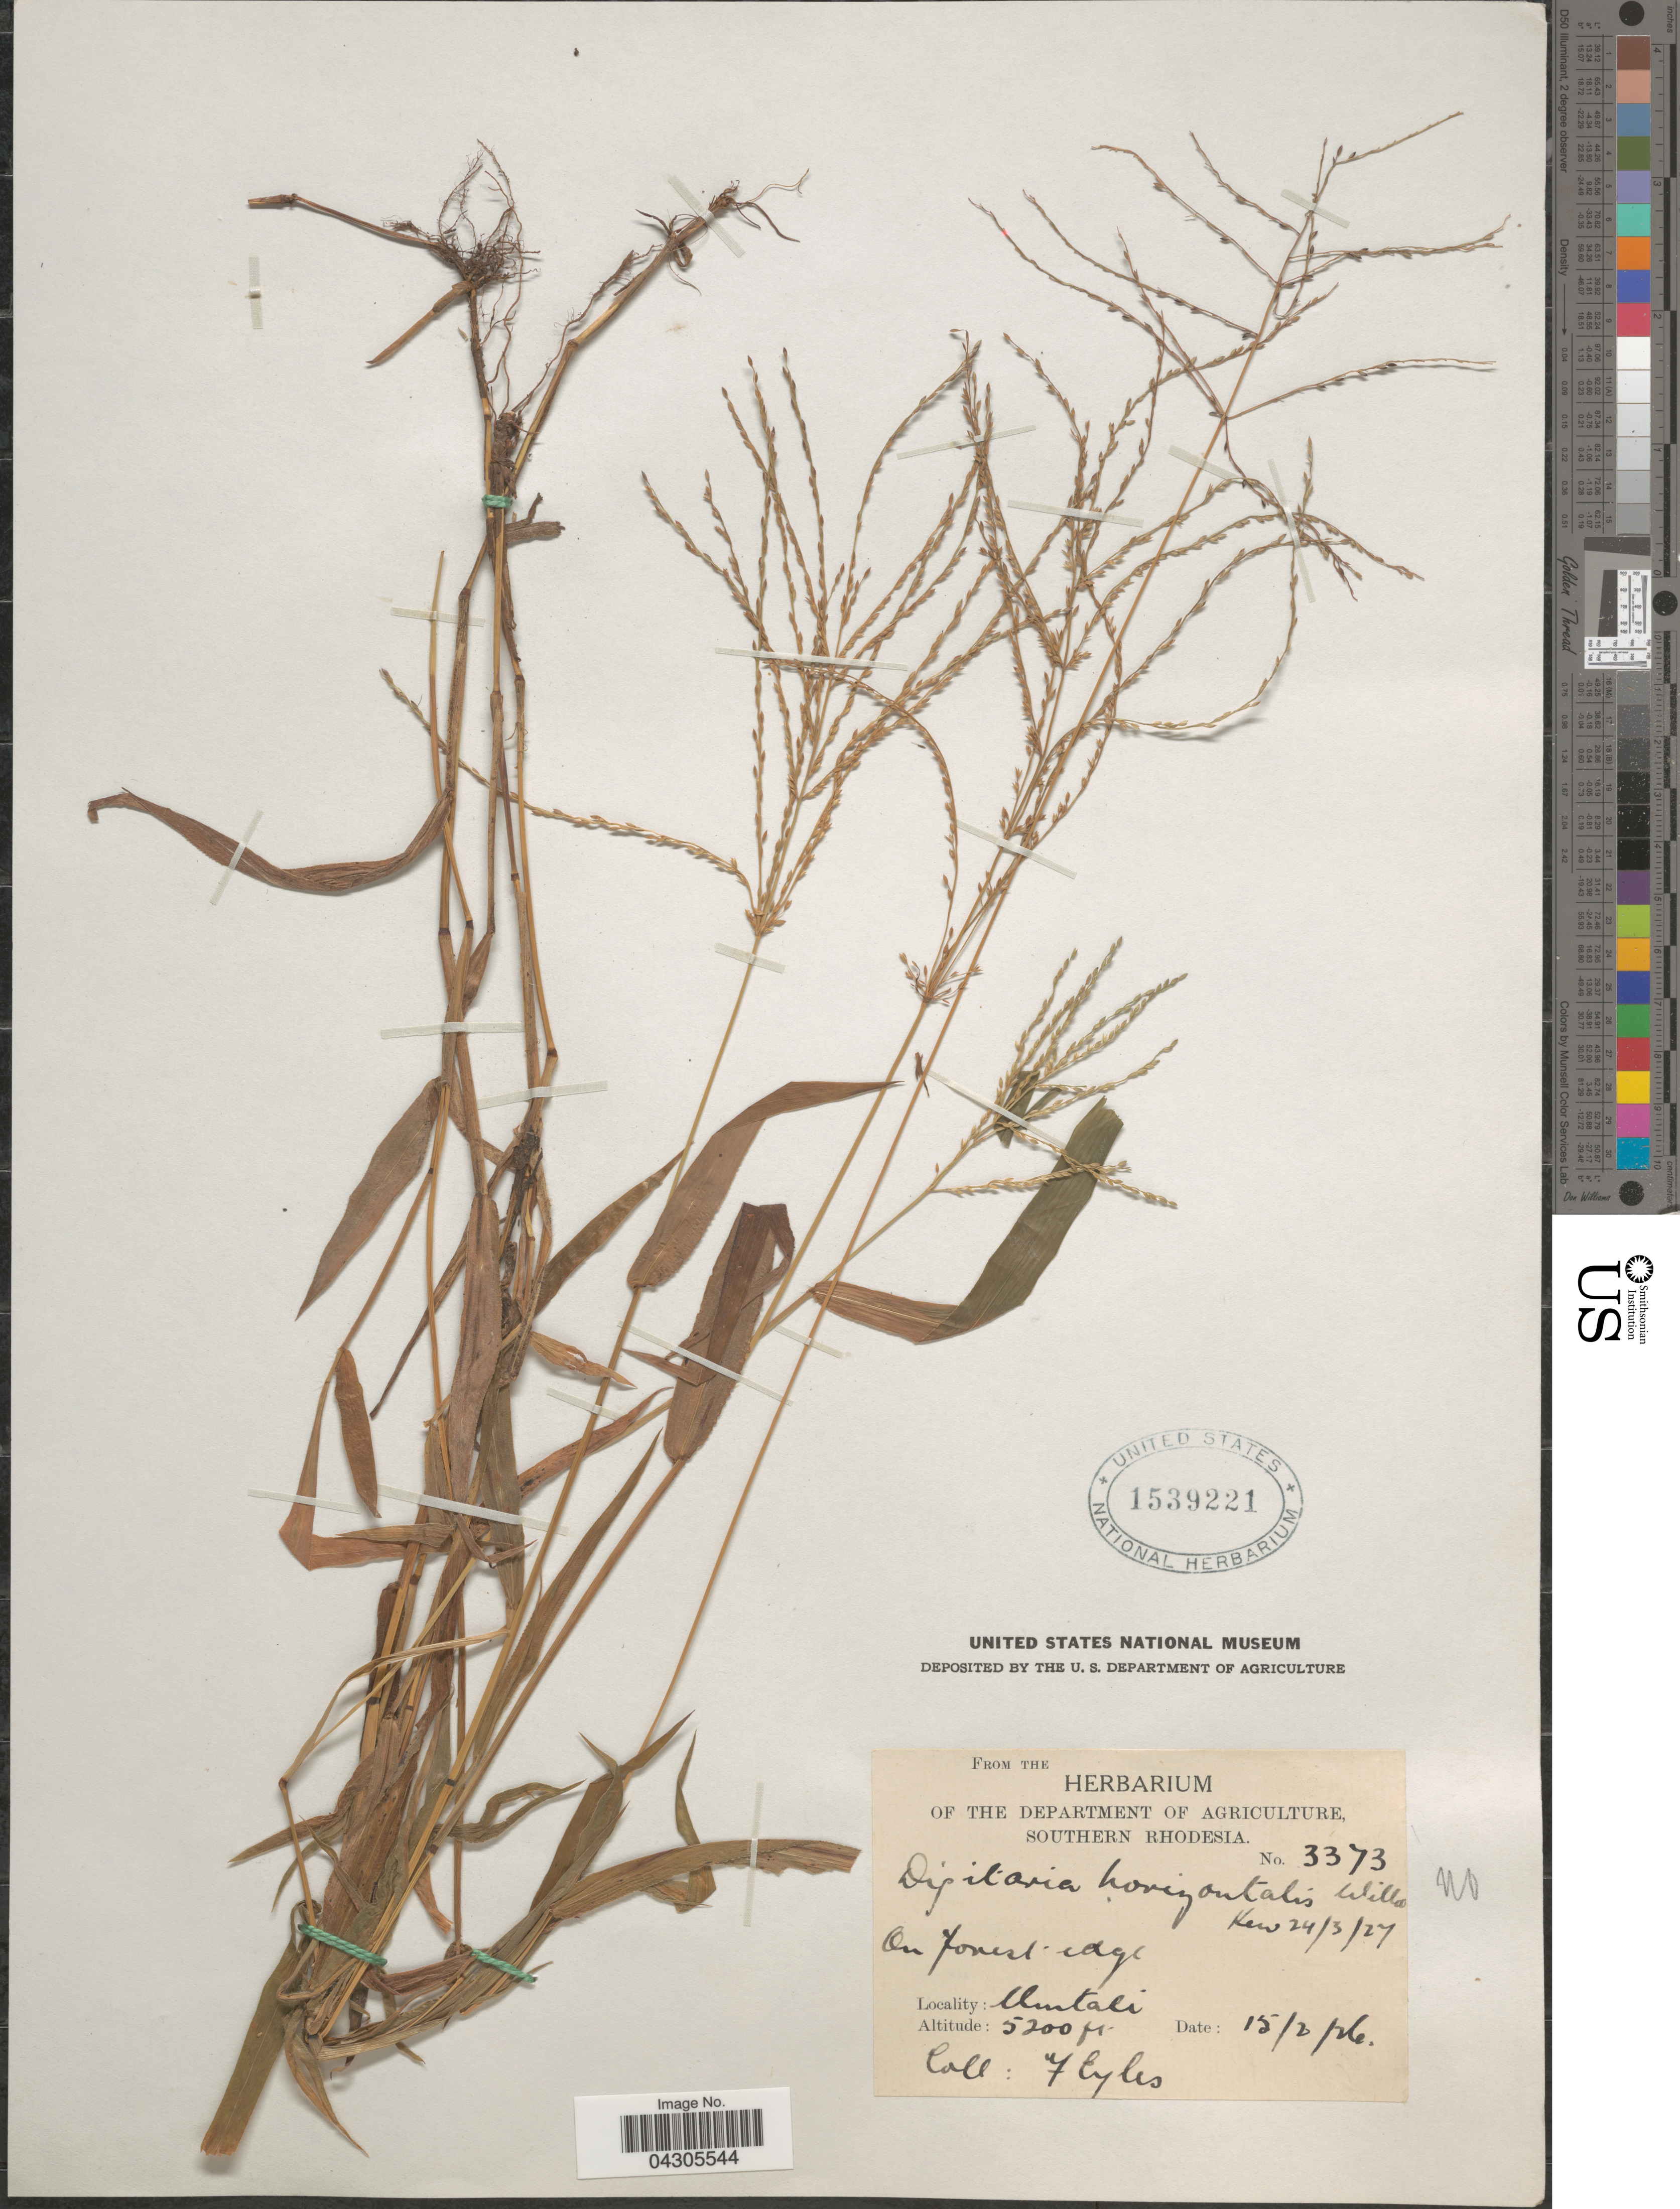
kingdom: Plantae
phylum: Tracheophyta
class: Liliopsida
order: Poales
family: Poaceae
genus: Digitaria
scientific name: Digitaria horizontalis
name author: Willd.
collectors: F. Eyles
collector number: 3373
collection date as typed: Transcribed d/m/y: 15/2/26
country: Zimbabwe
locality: Umtali.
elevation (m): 1585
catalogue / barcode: US 1539221